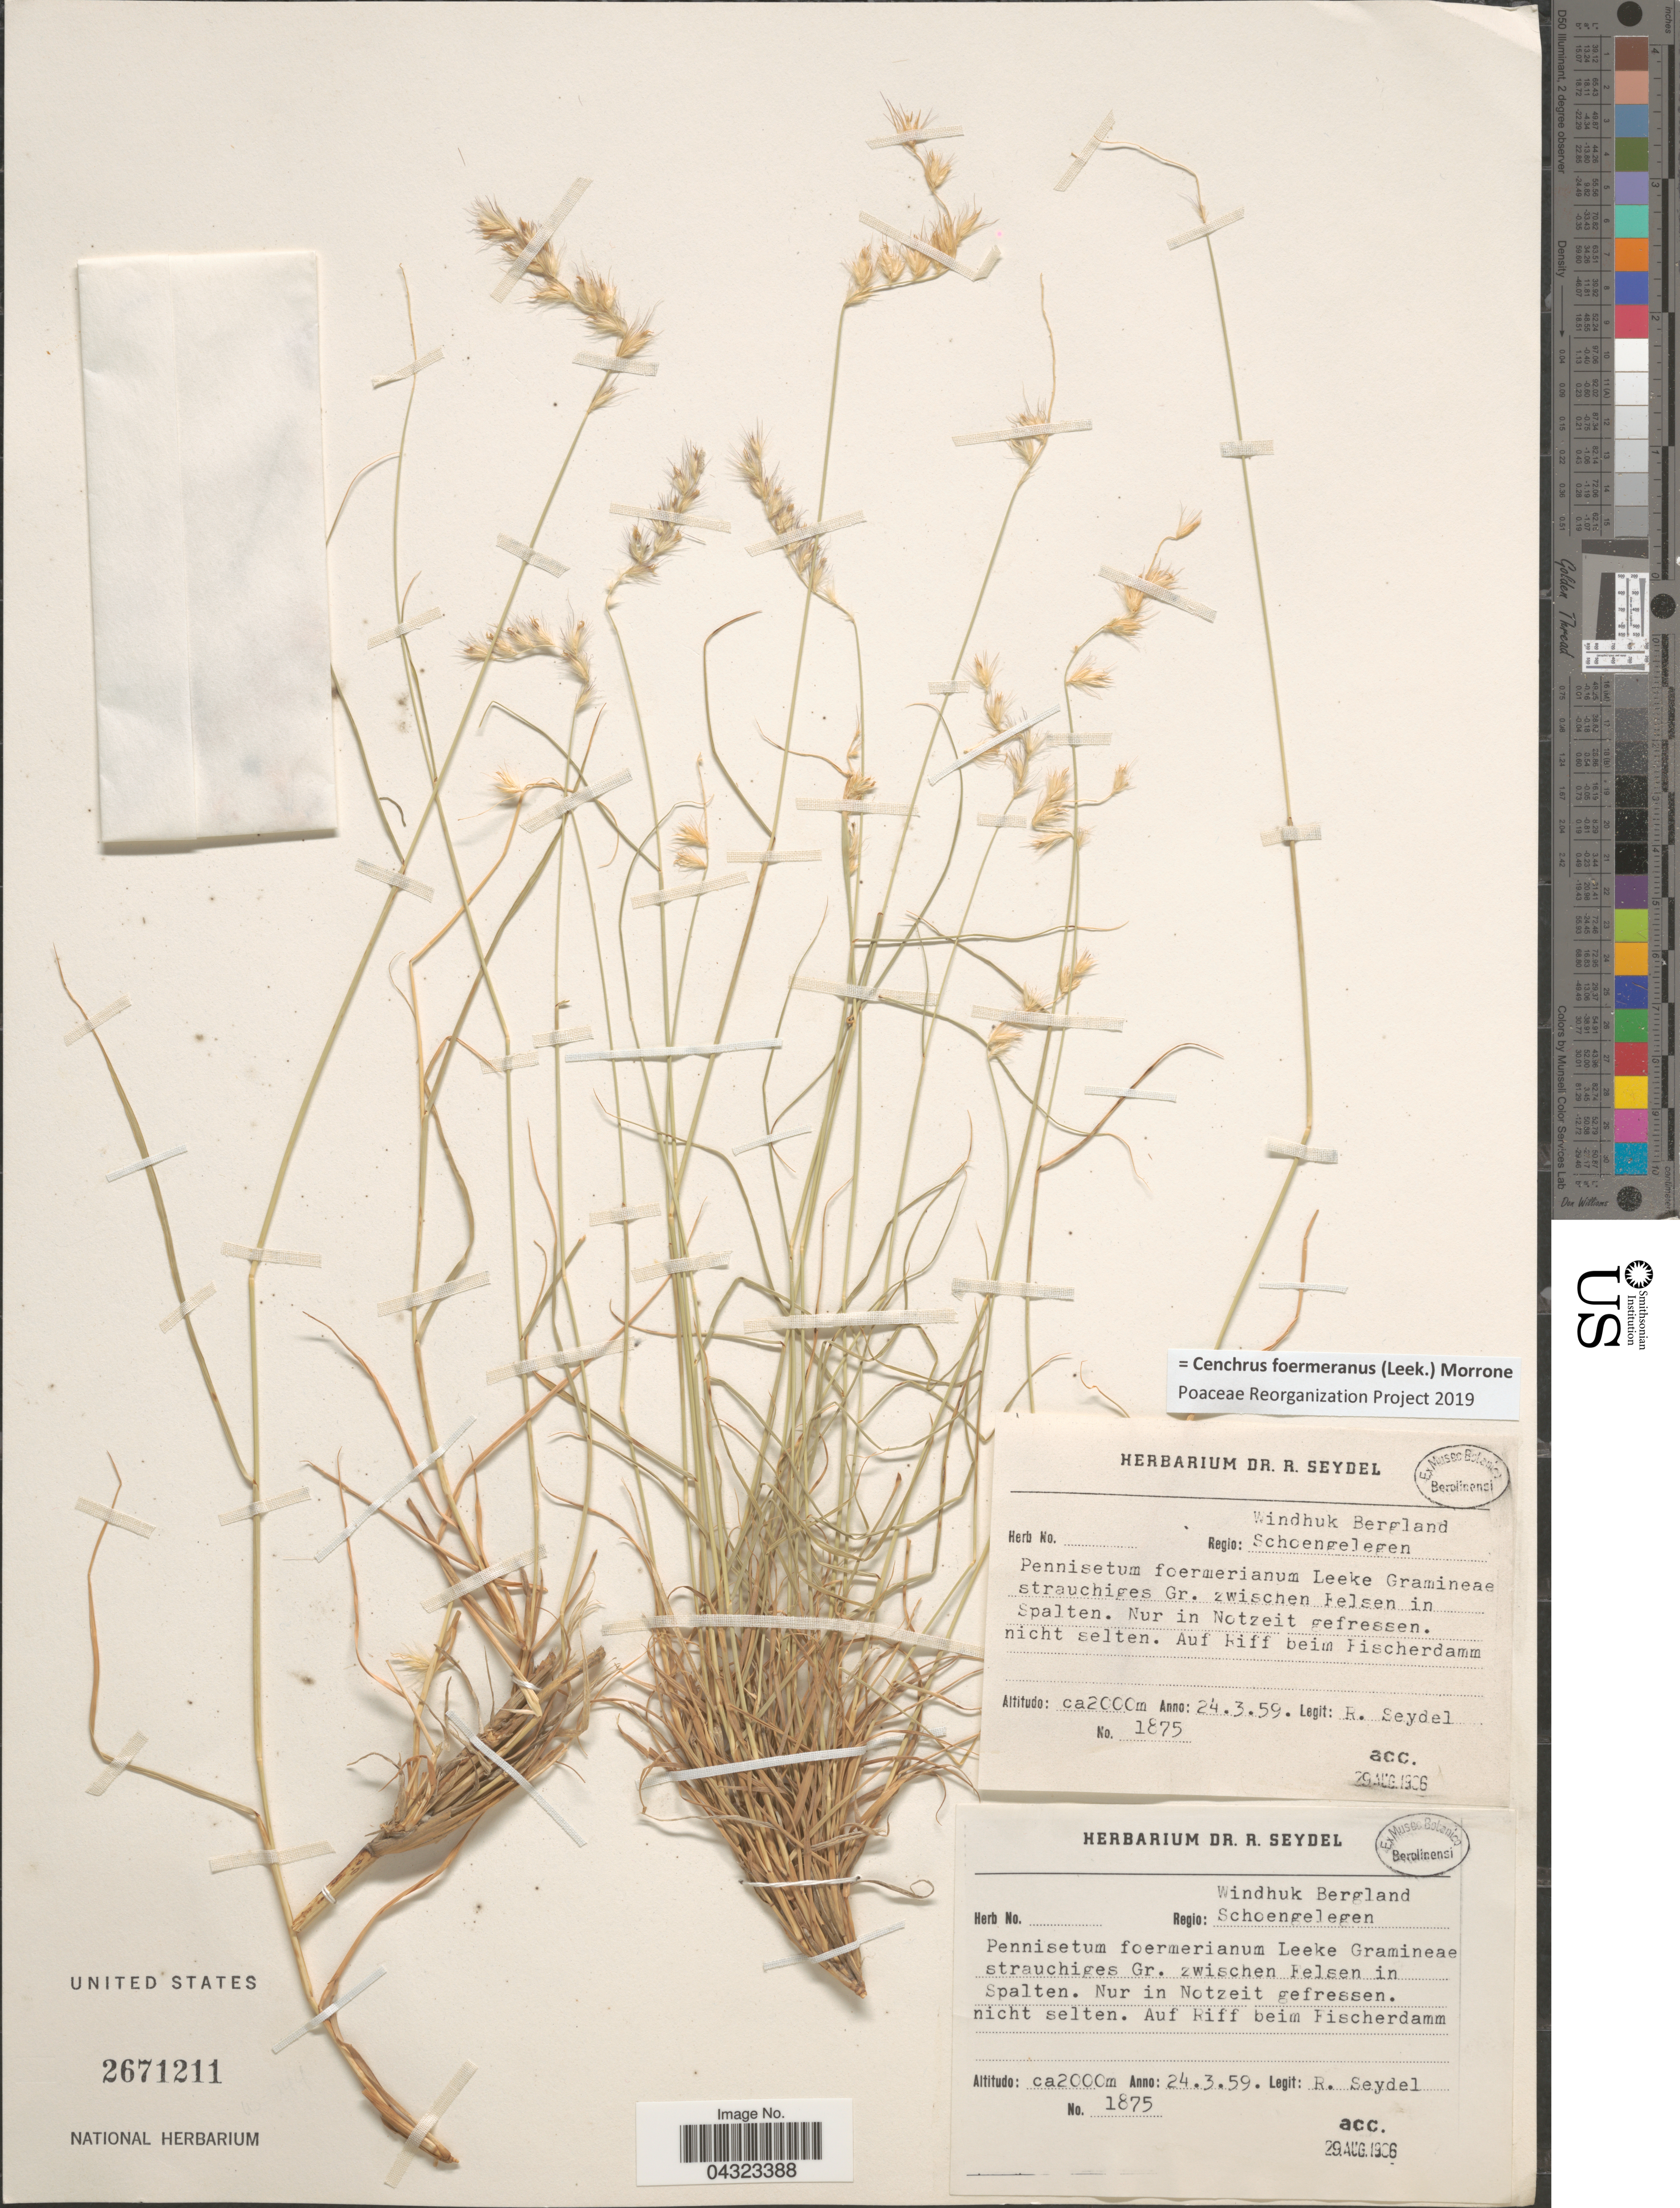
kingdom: Plantae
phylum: Tracheophyta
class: Liliopsida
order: Poales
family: Poaceae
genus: Cenchrus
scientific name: Cenchrus foermeranus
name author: (Leeke) Morrone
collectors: R. Seydel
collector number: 1875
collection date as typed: Transcribed d/m/y: 24/3/59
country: South Africa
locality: Regio: Windhuk Bergland Schoengelegen. Auf Riff beim Fischerdamm.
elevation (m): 2000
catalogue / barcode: US 2671211